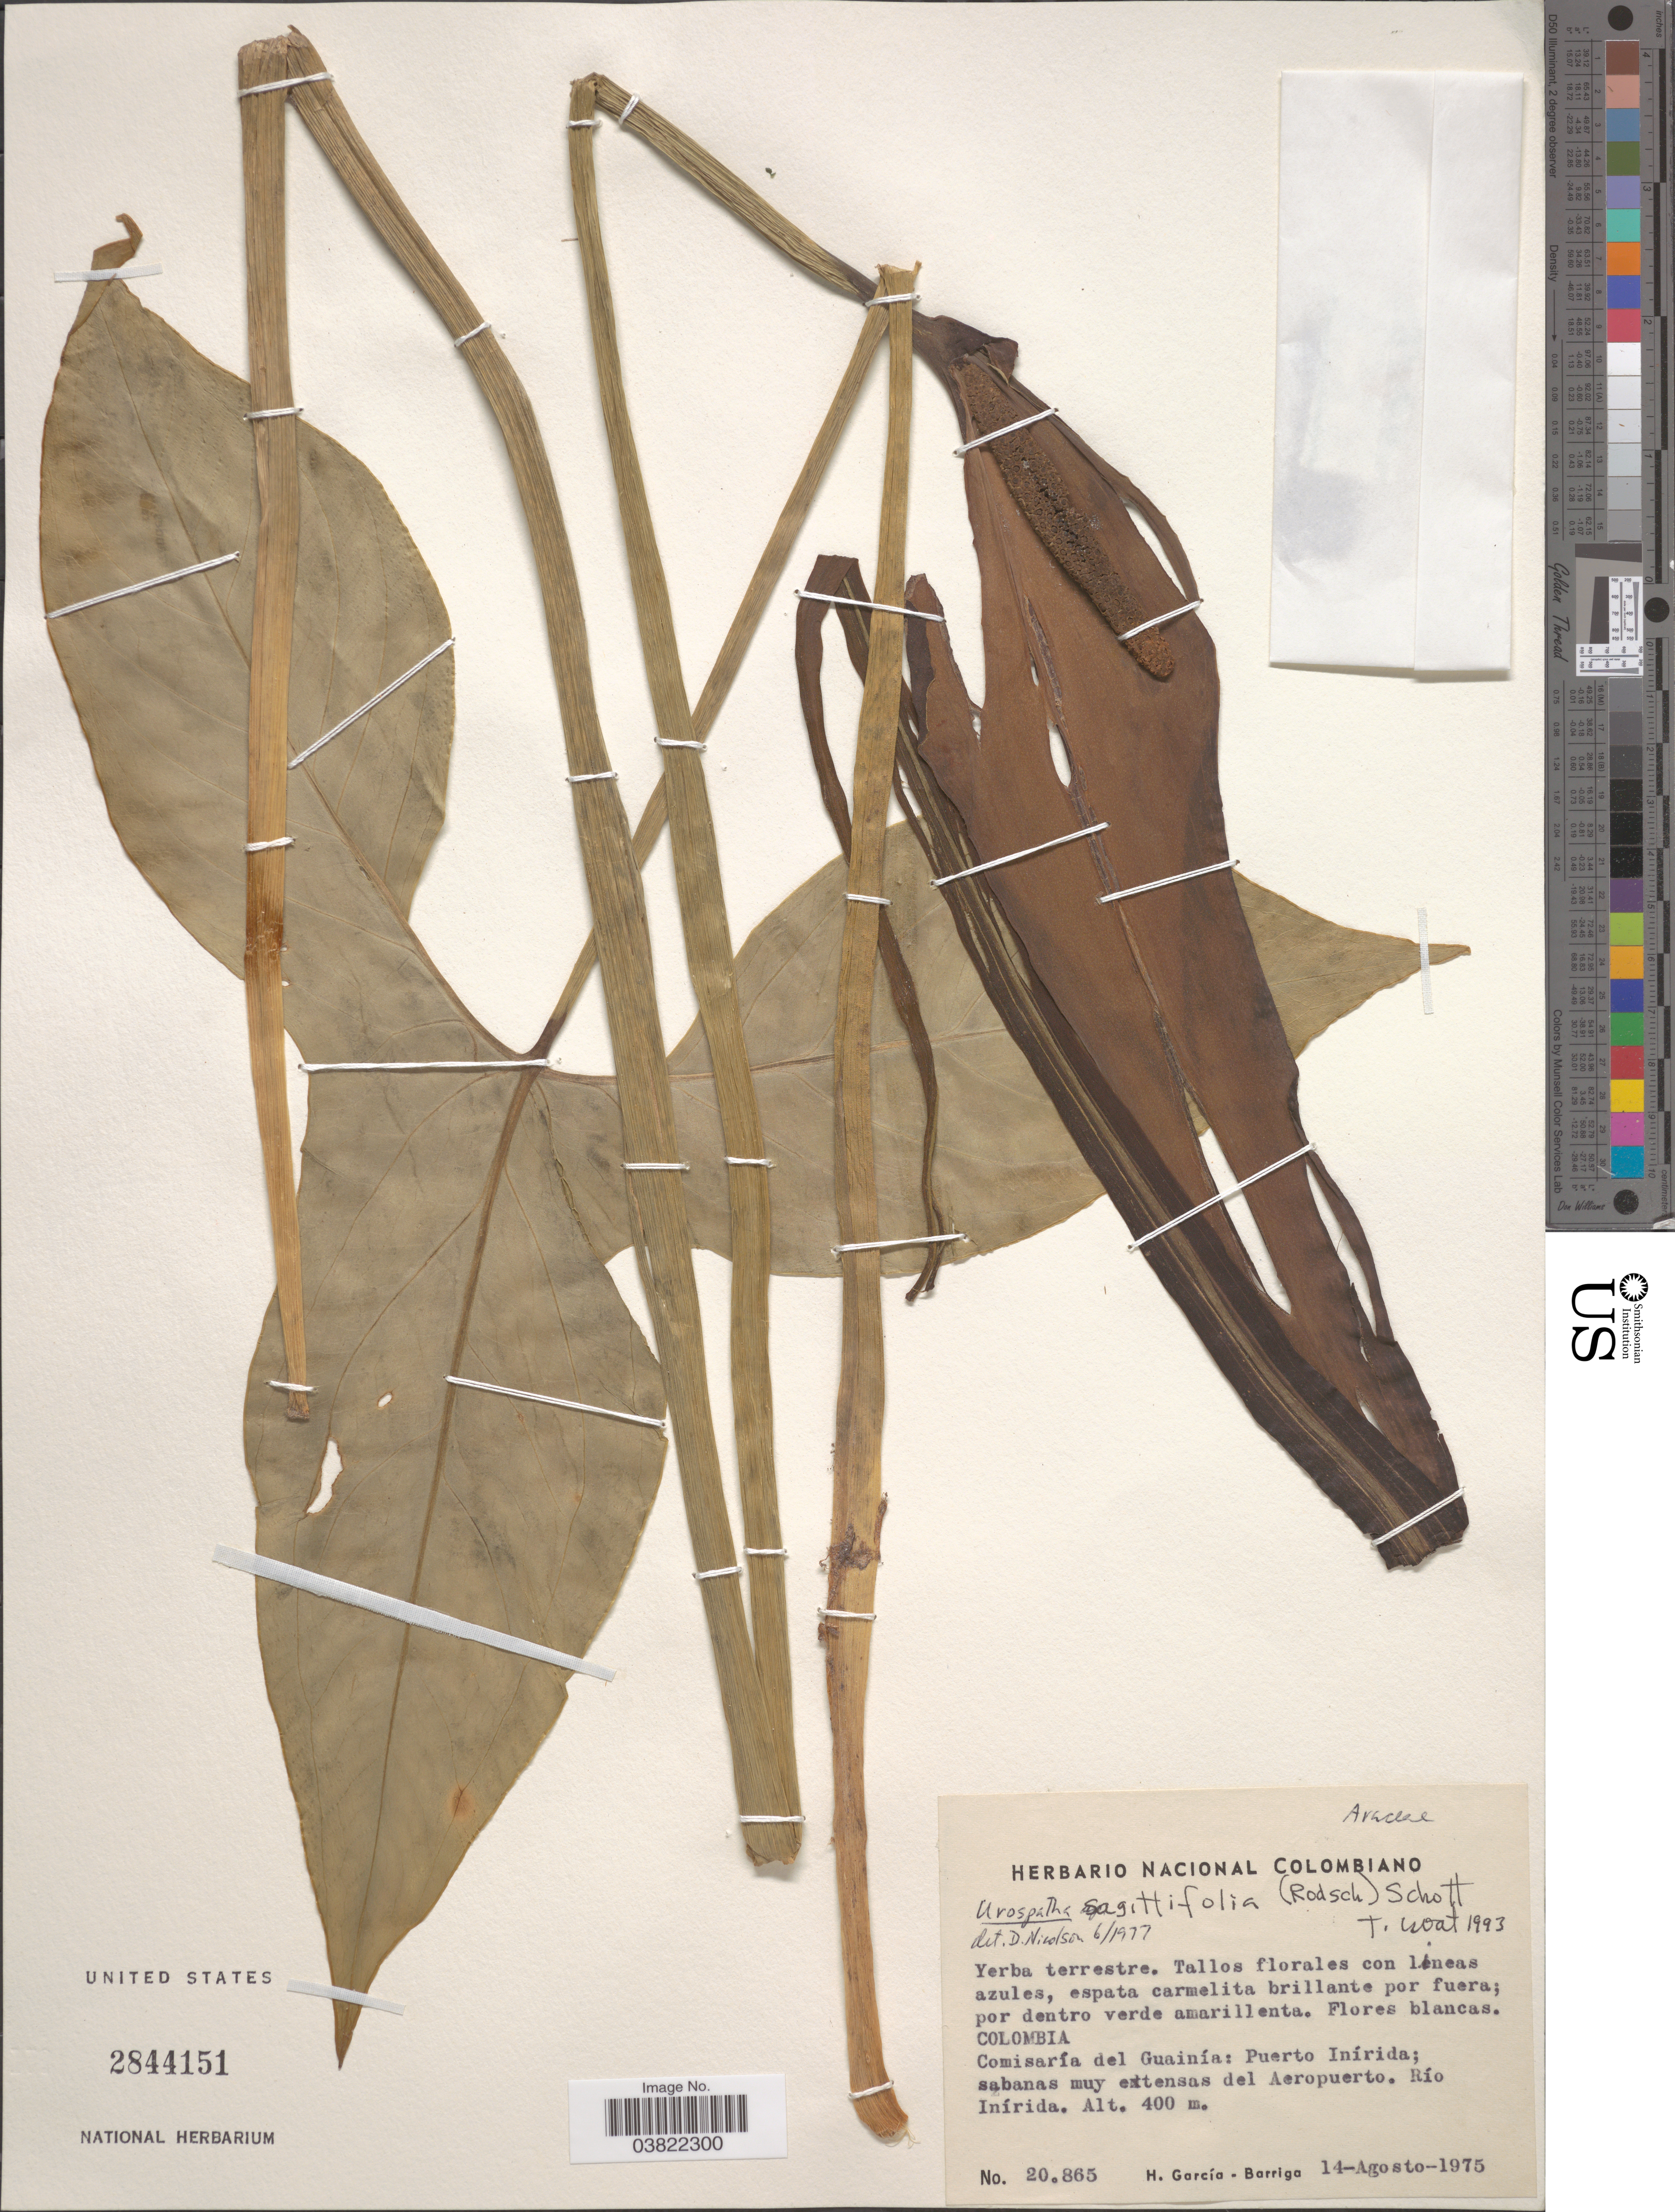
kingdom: Plantae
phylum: Tracheophyta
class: Liliopsida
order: Alismatales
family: Araceae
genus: Urospatha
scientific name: Urospatha sagittifolia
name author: (Rudge) Schott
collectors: H. García Barriga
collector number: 20865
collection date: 1975-08-14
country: Colombia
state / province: Guainía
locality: Comisaría del Guainía: Puerto Inírida; sabanas muy extensas del Aeropuerto. Río Inírida.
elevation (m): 400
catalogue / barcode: US 2844151